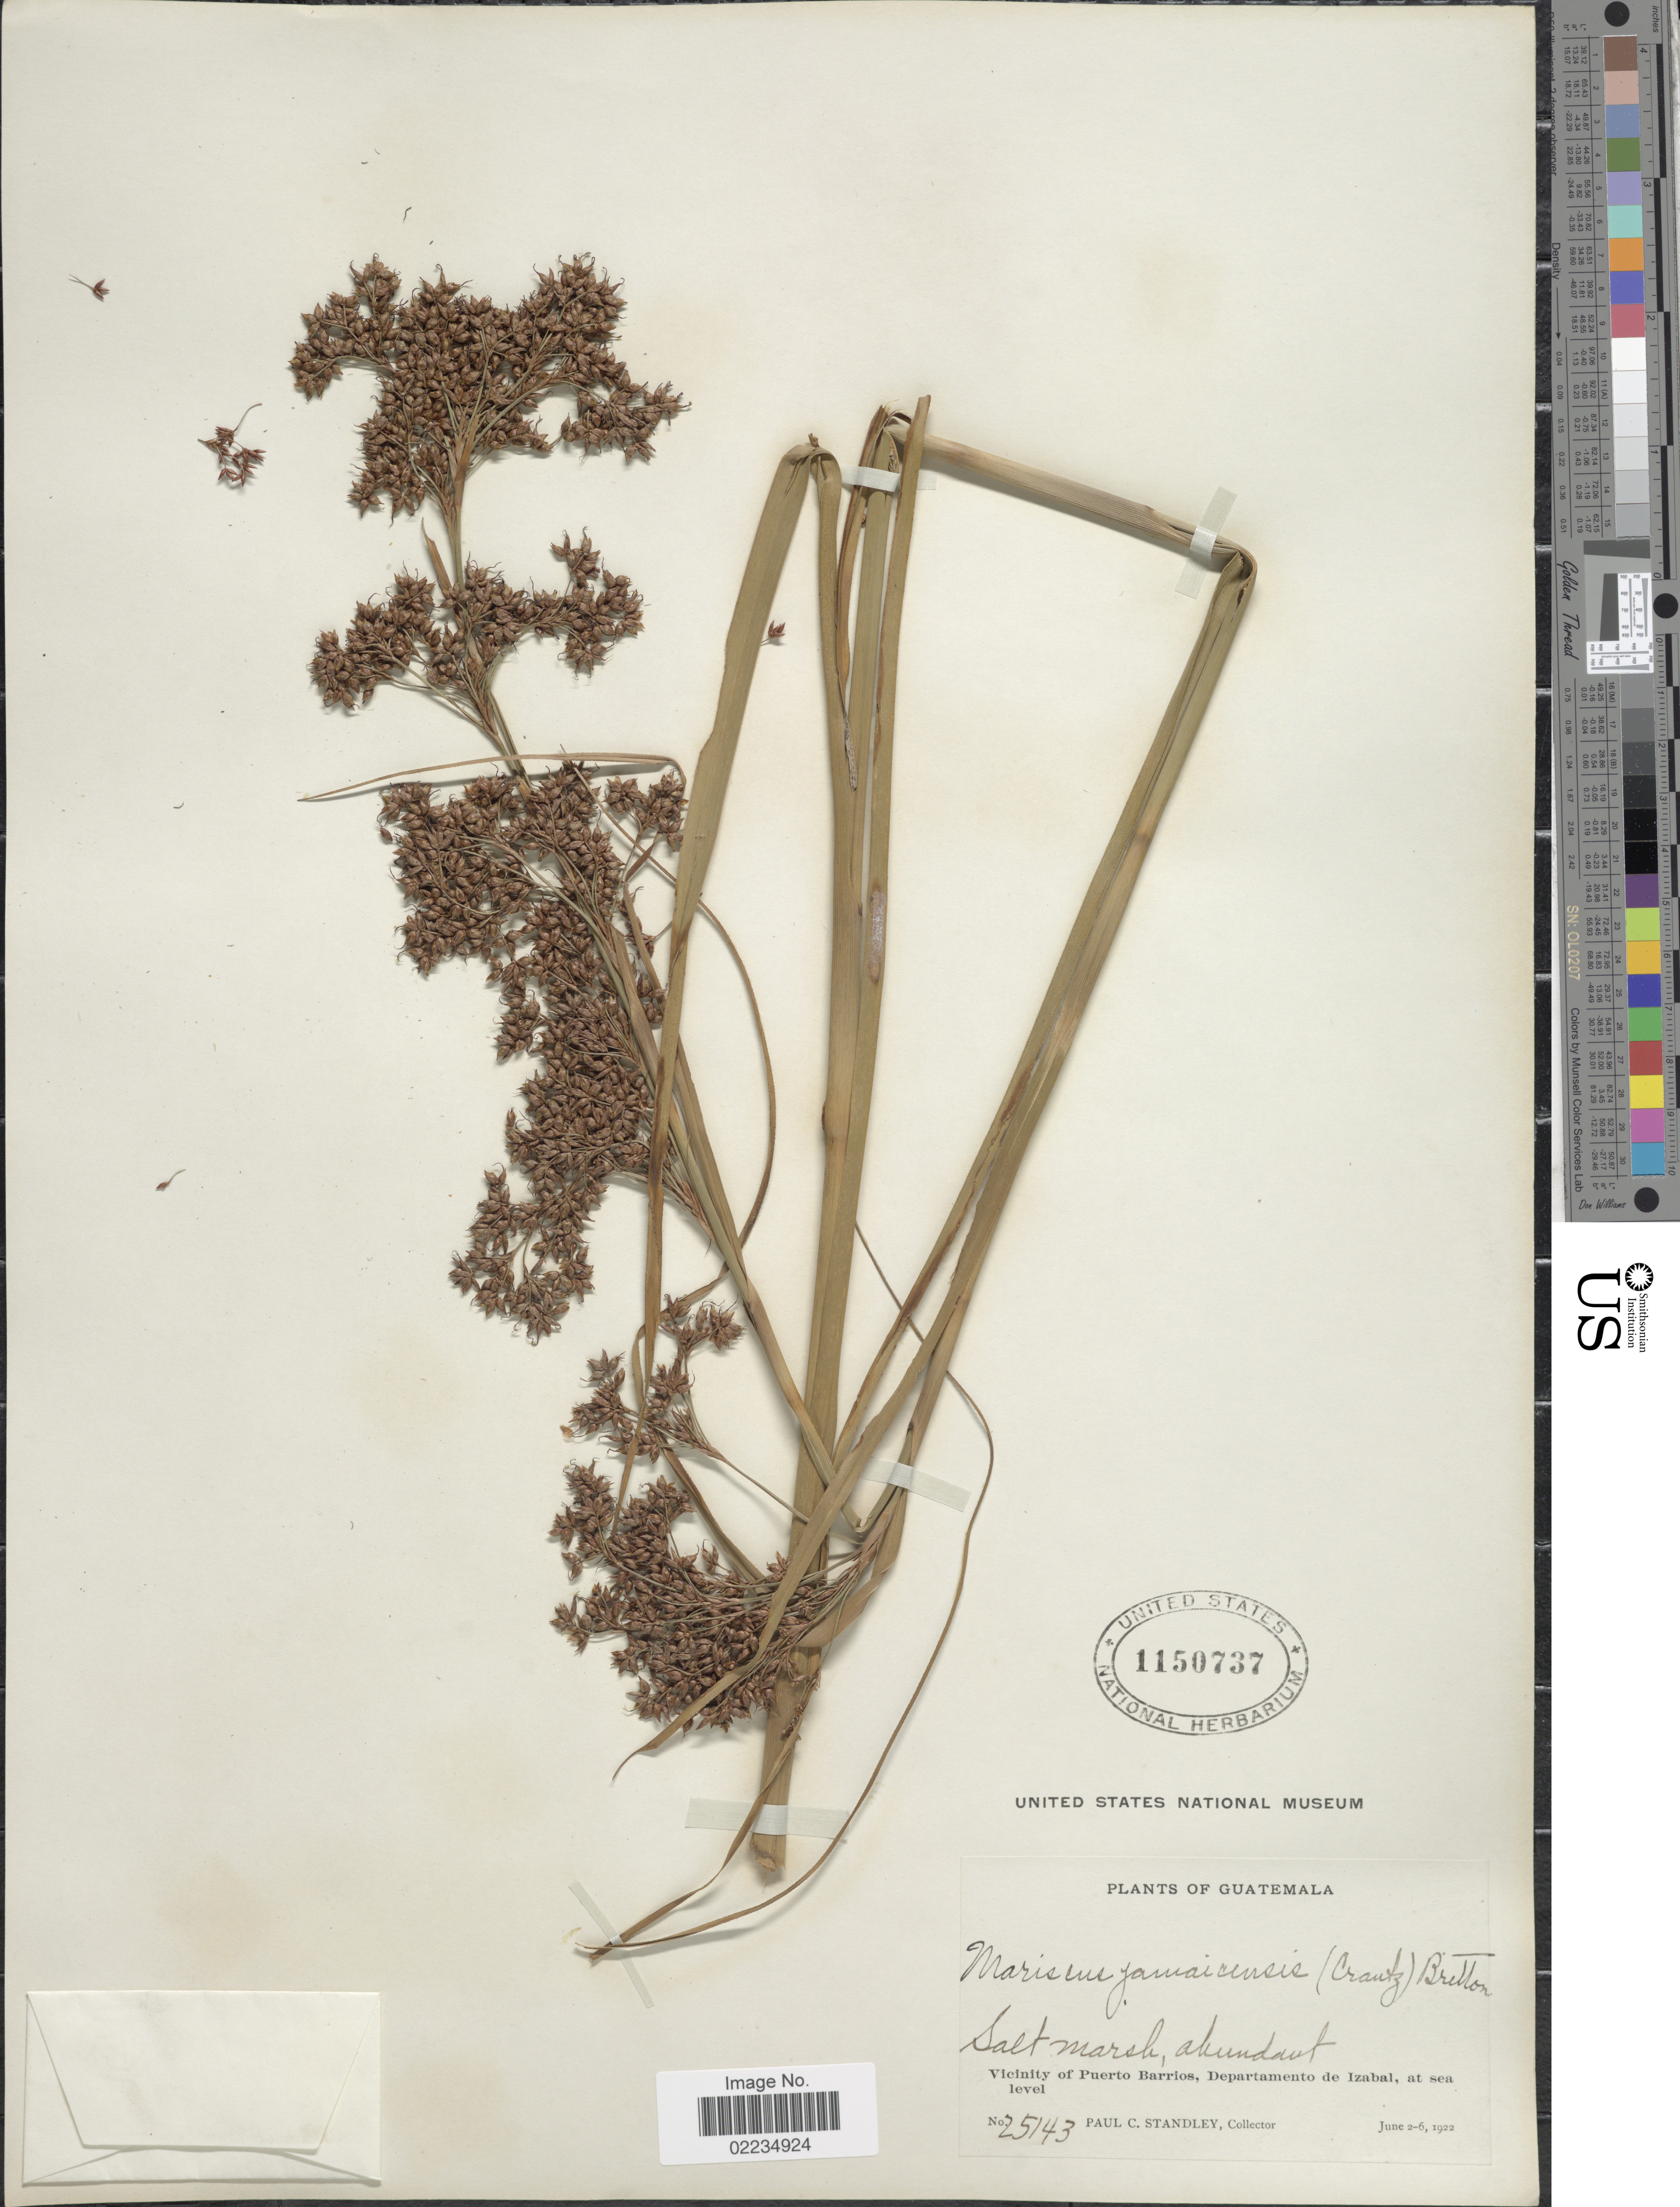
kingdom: Plantae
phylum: Tracheophyta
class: Liliopsida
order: Poales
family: Cyperaceae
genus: Cladium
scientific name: Cladium jamaicense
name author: Crantz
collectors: P. C. Standley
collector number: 25143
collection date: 1922-06-02/1922-06-06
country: Guatemala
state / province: Izabal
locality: Vicinity of Puerto Barrios, Departamento de Izabal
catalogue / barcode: US 1150737